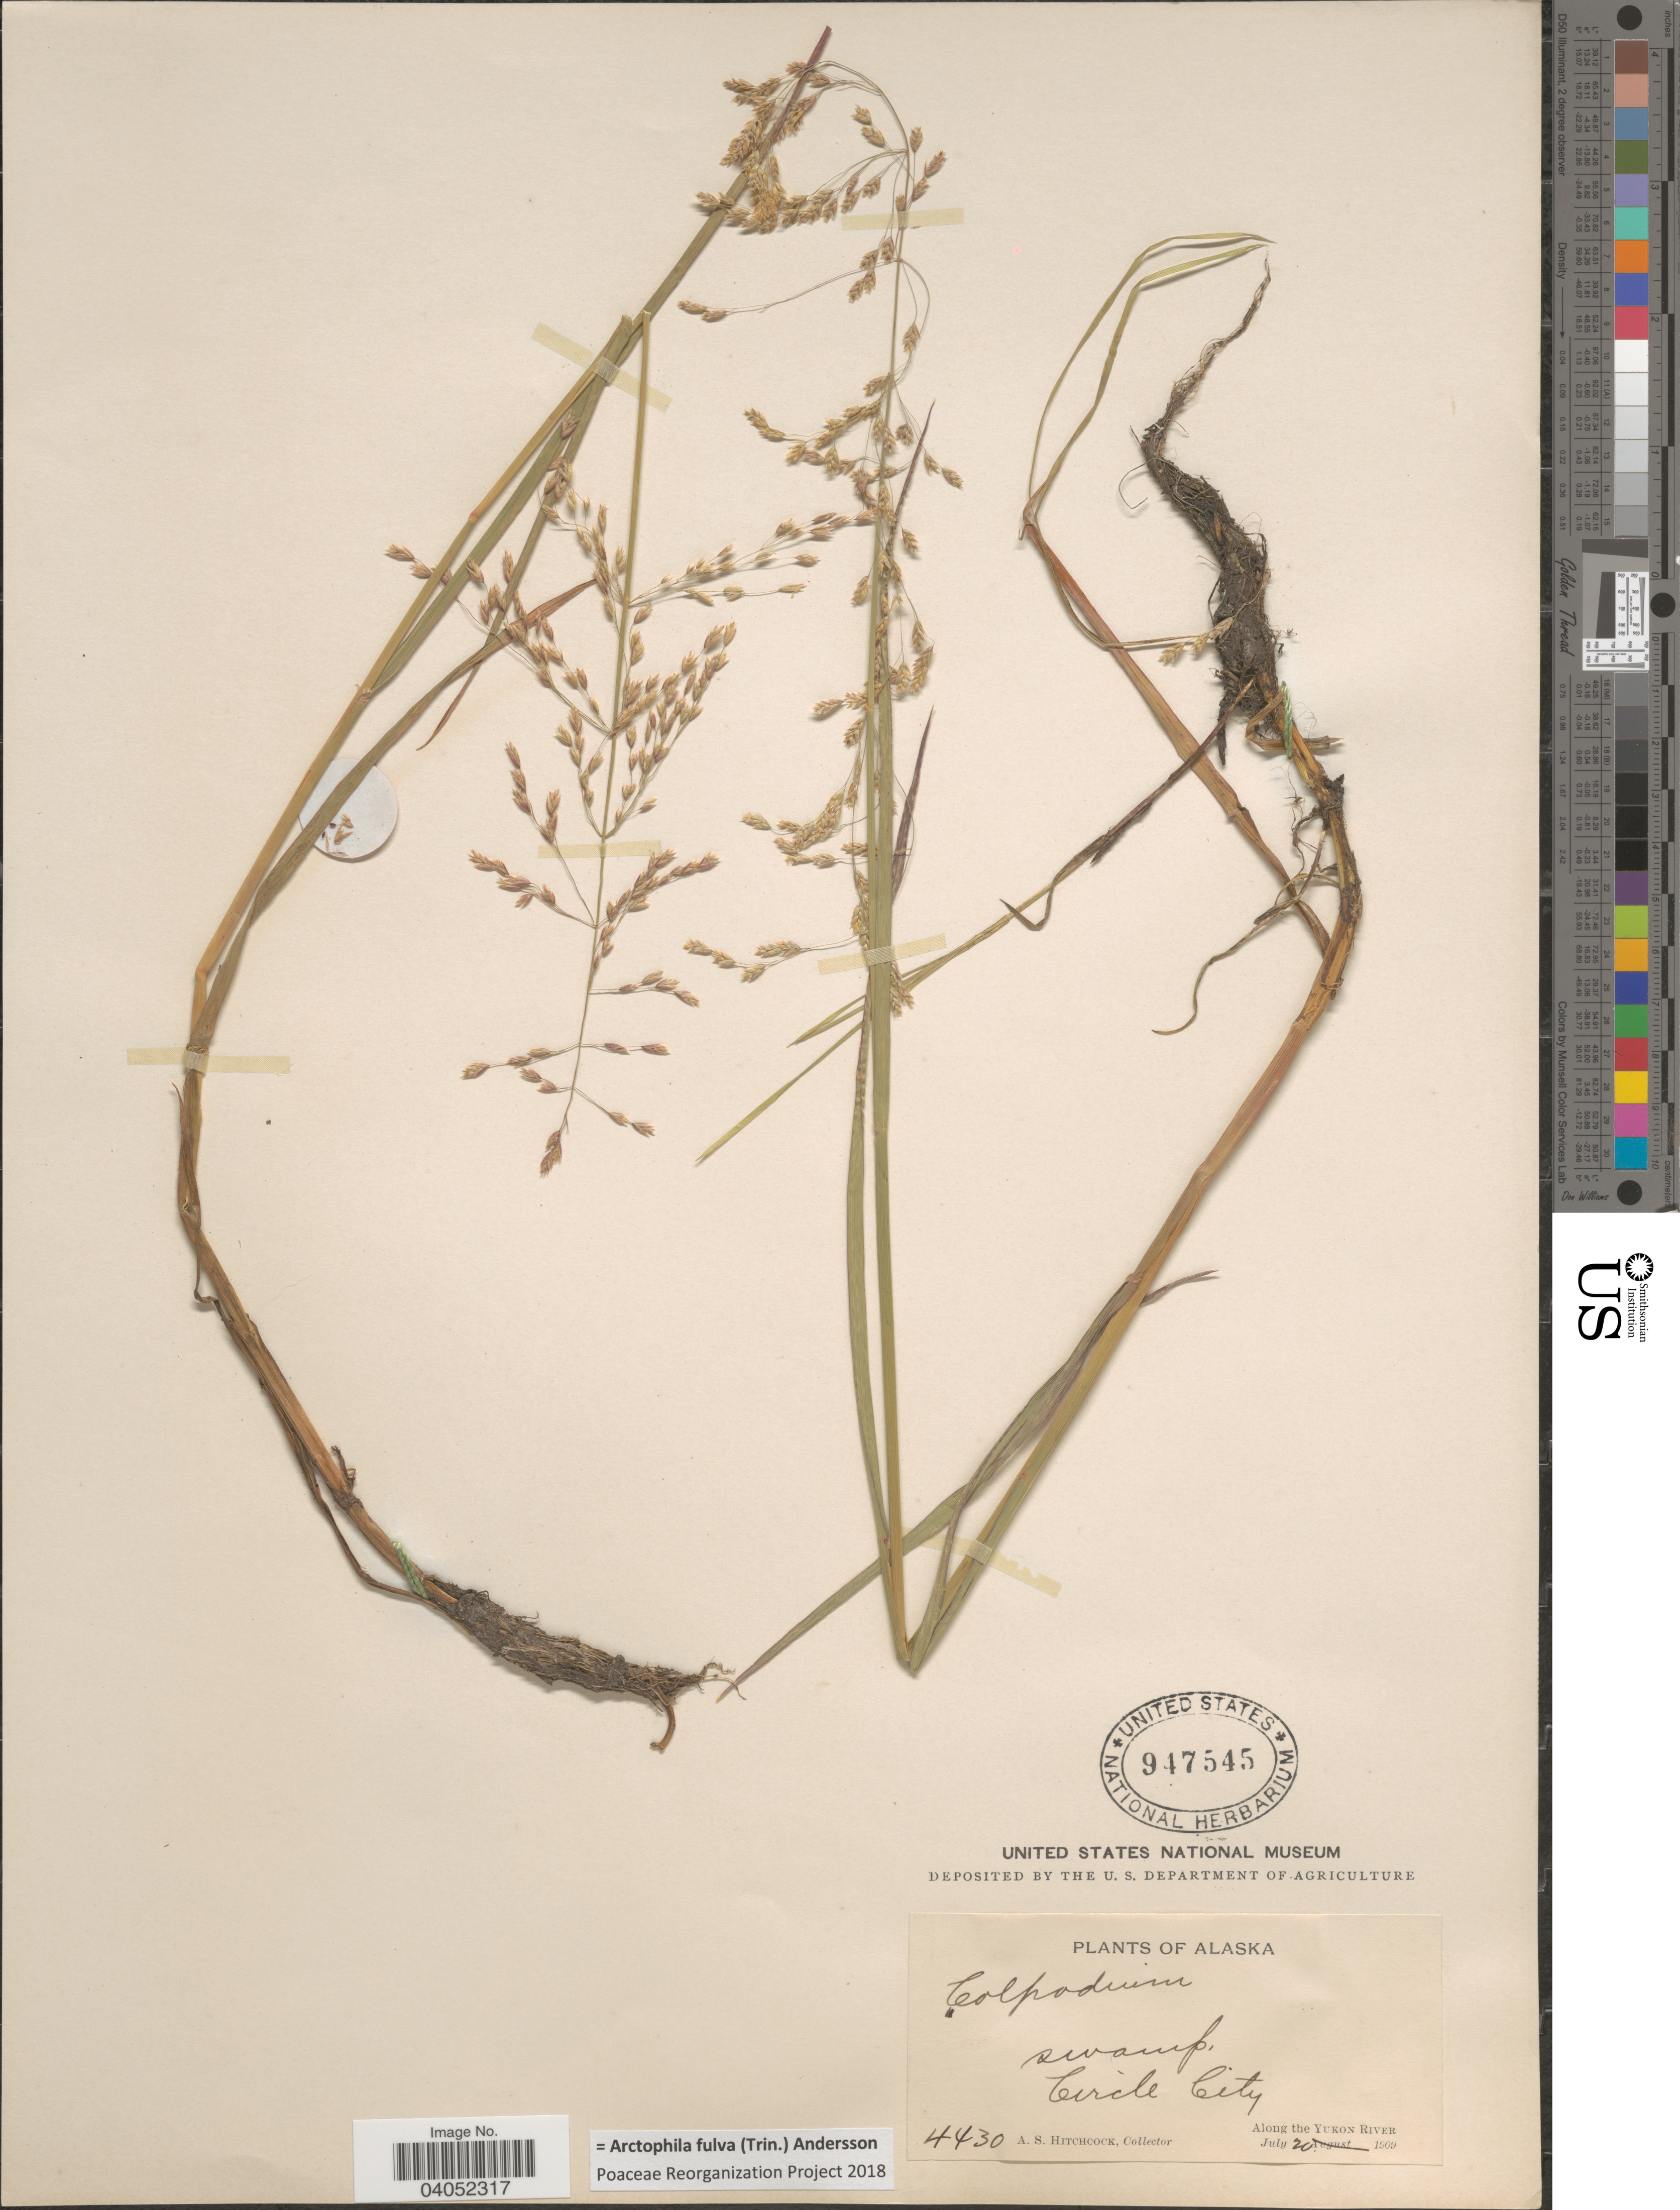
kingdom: Plantae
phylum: Tracheophyta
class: Liliopsida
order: Poales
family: Poaceae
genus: Arctophila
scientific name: Arctophila fulva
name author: (Trin.) Andersson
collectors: A. S. Hitchcock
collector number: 4430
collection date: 1909-07-20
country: United States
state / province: Alaska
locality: Circle City. Along the Yukon River.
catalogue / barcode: US 947545